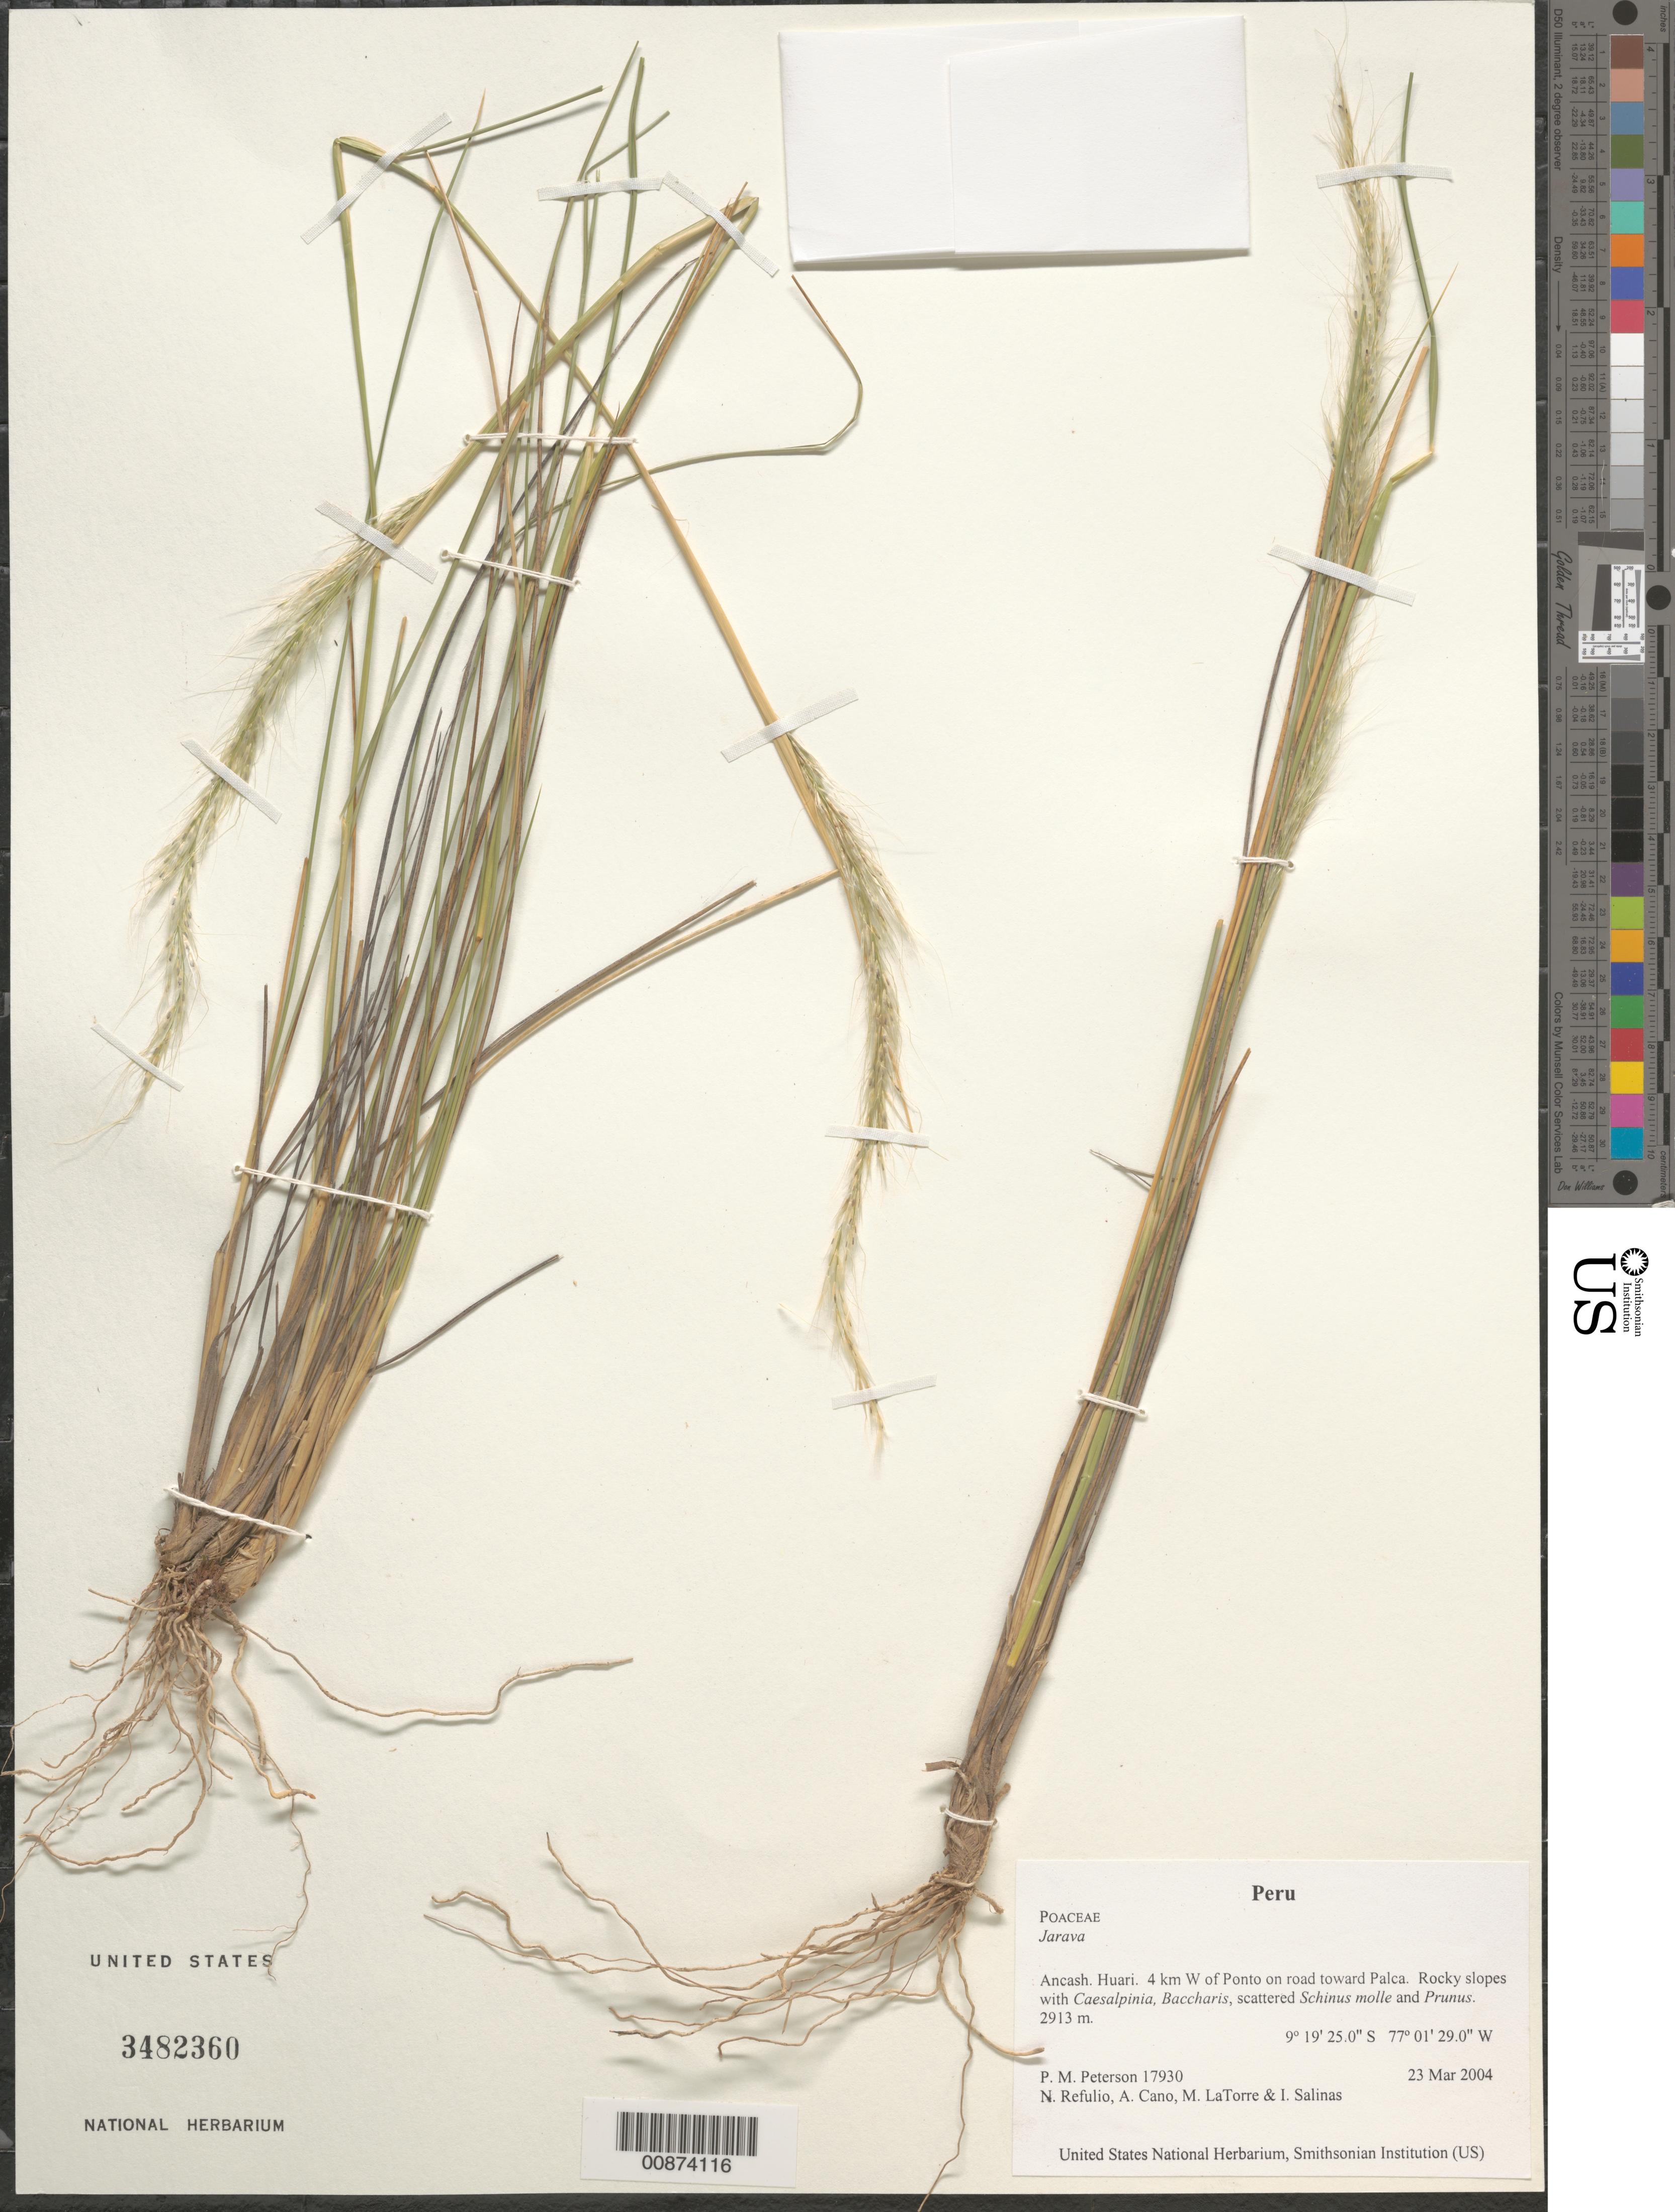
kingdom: Plantae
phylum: Tracheophyta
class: Liliopsida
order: Poales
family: Poaceae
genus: Jarava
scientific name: Jarava sp.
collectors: P. M. Peterson, N. Refulio-Rodríguez, A. Cano, M. Torre & I. Salinas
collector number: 17930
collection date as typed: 23 Mar 2004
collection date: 2004-03-23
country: Peru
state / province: Ancash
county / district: Huari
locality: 4 km W of Ponto on road toward Palca. Rocky slopes with Caesalpinia, Baccharis, scattered Schinus molle and Prunus.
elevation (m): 2913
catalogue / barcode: US 3482360